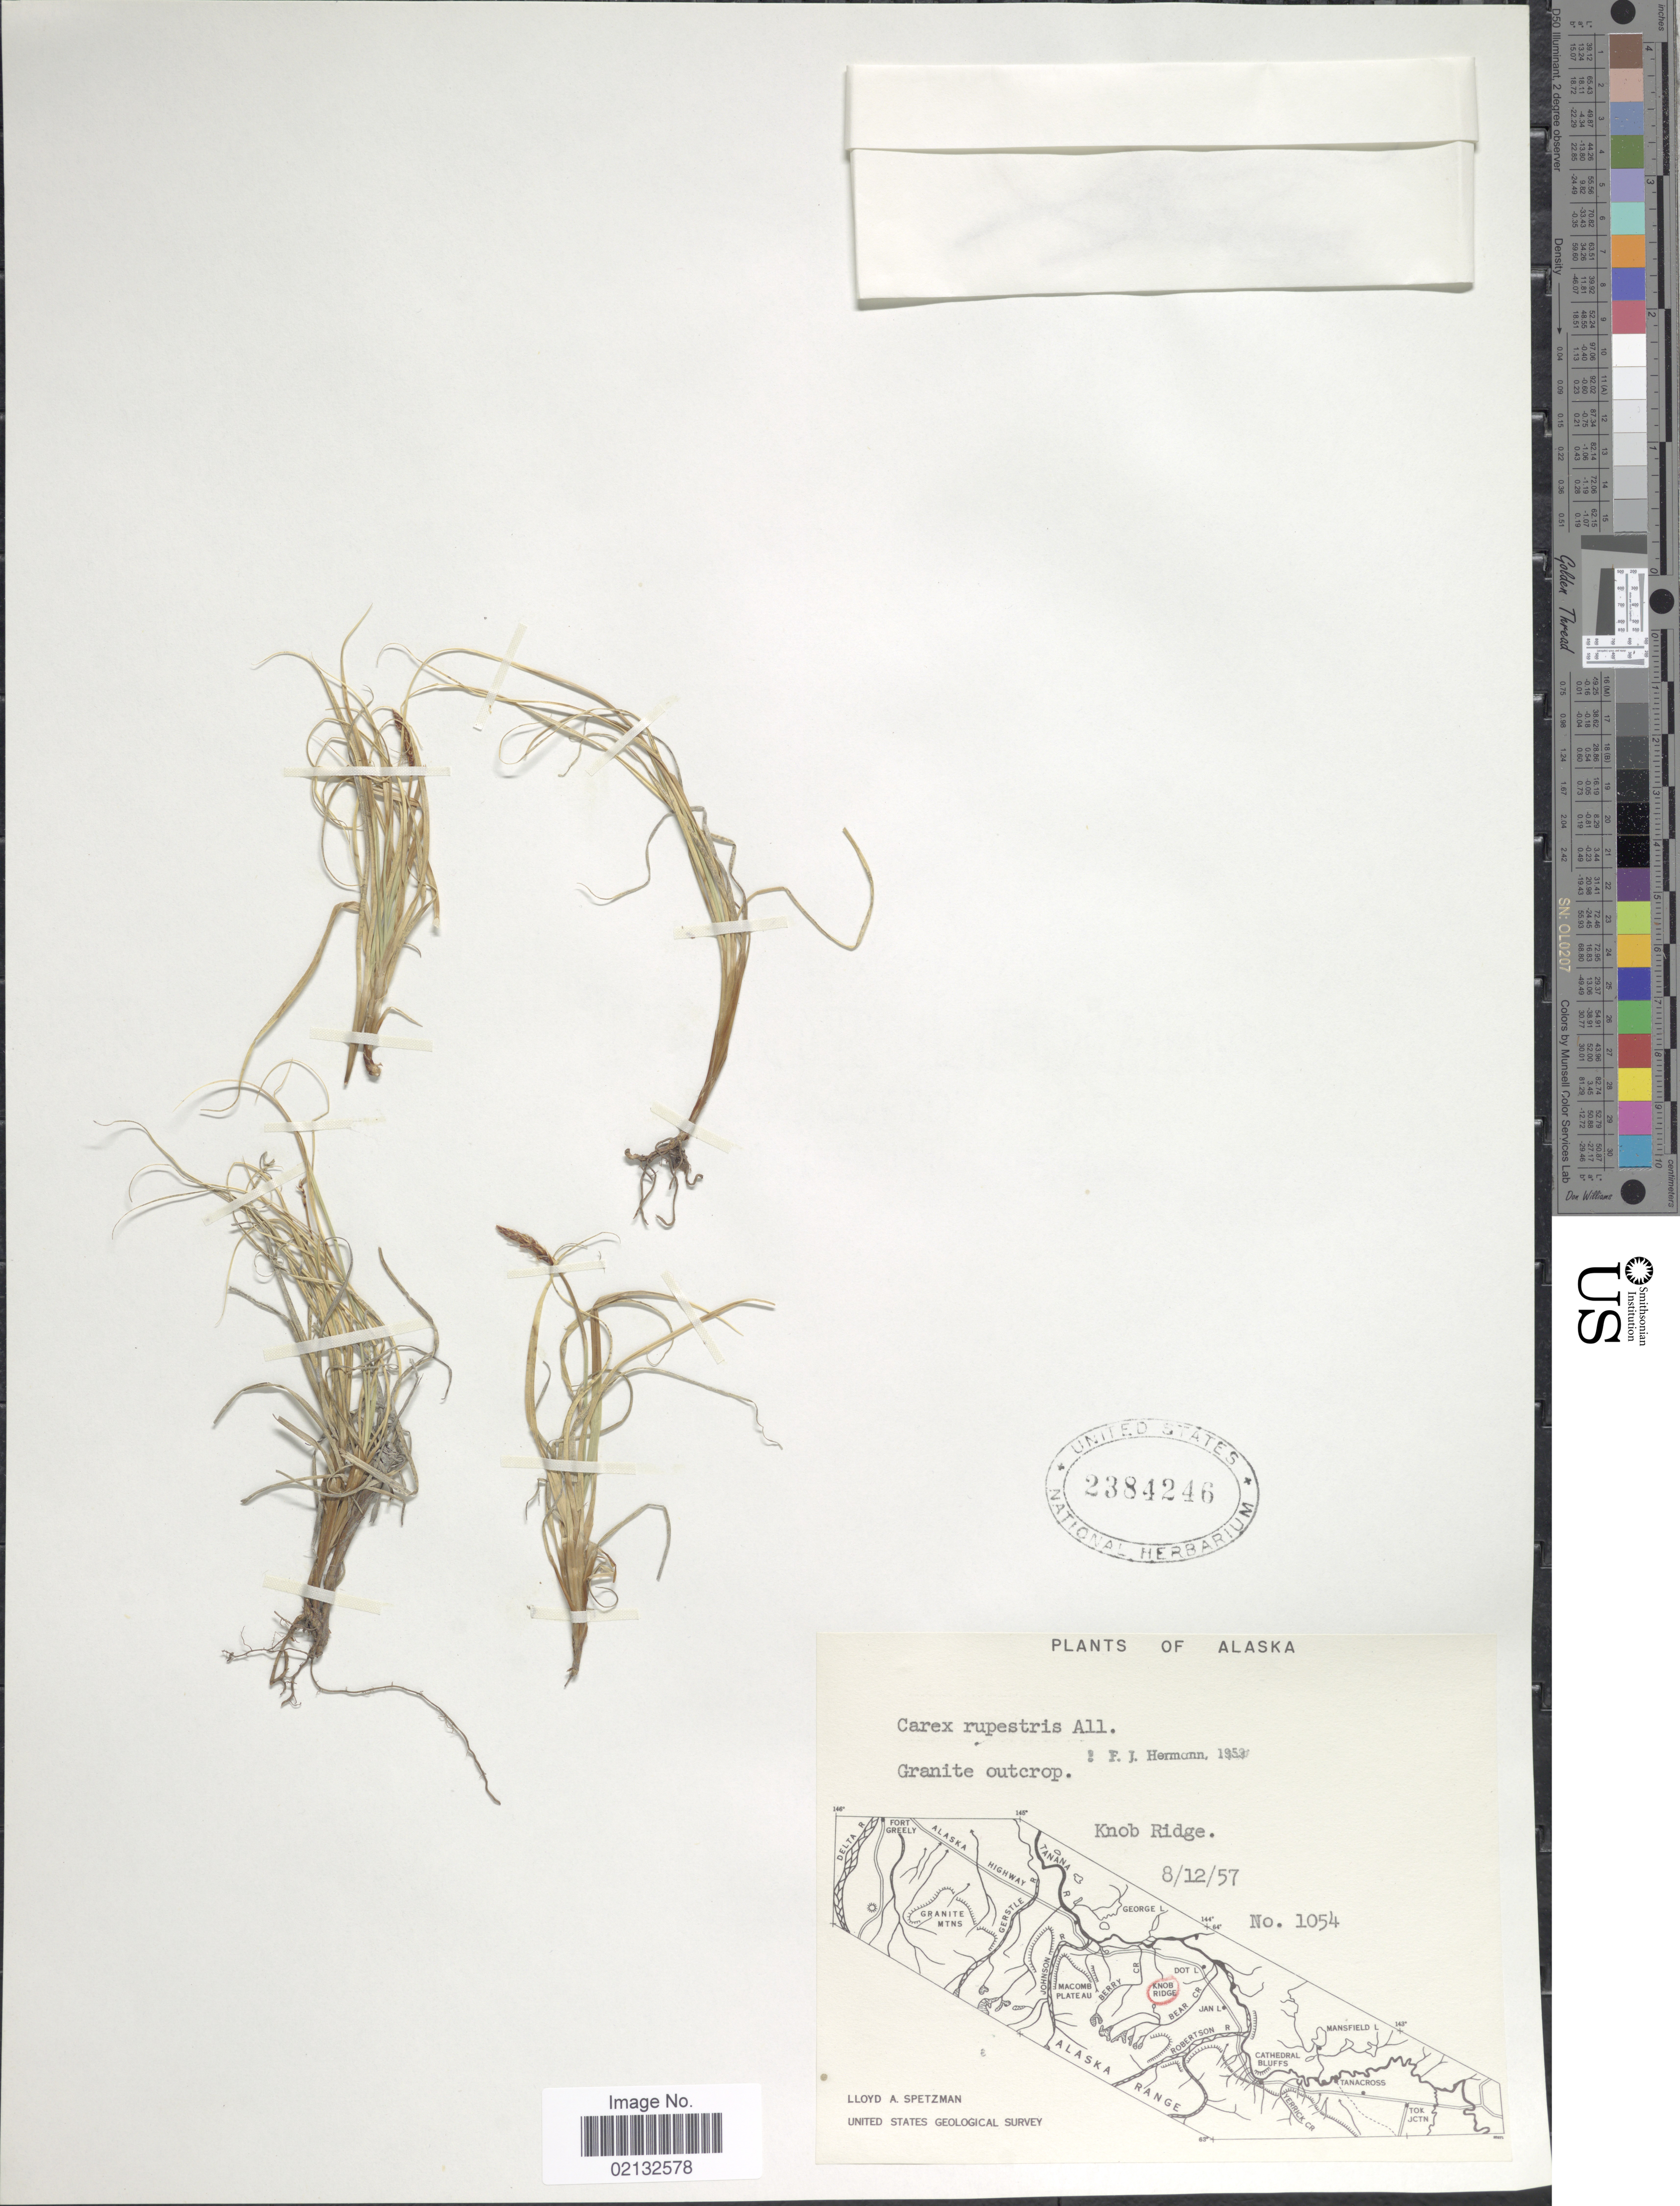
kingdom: Plantae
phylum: Tracheophyta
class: Liliopsida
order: Poales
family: Cyperaceae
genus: Carex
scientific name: Carex rupestris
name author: All.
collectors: L. Spetzman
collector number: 1054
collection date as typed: Transcribed d/m/y: 12/8/57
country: United States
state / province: Alaska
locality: Granite outcrop. Knob Ridge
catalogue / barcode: US 2384246